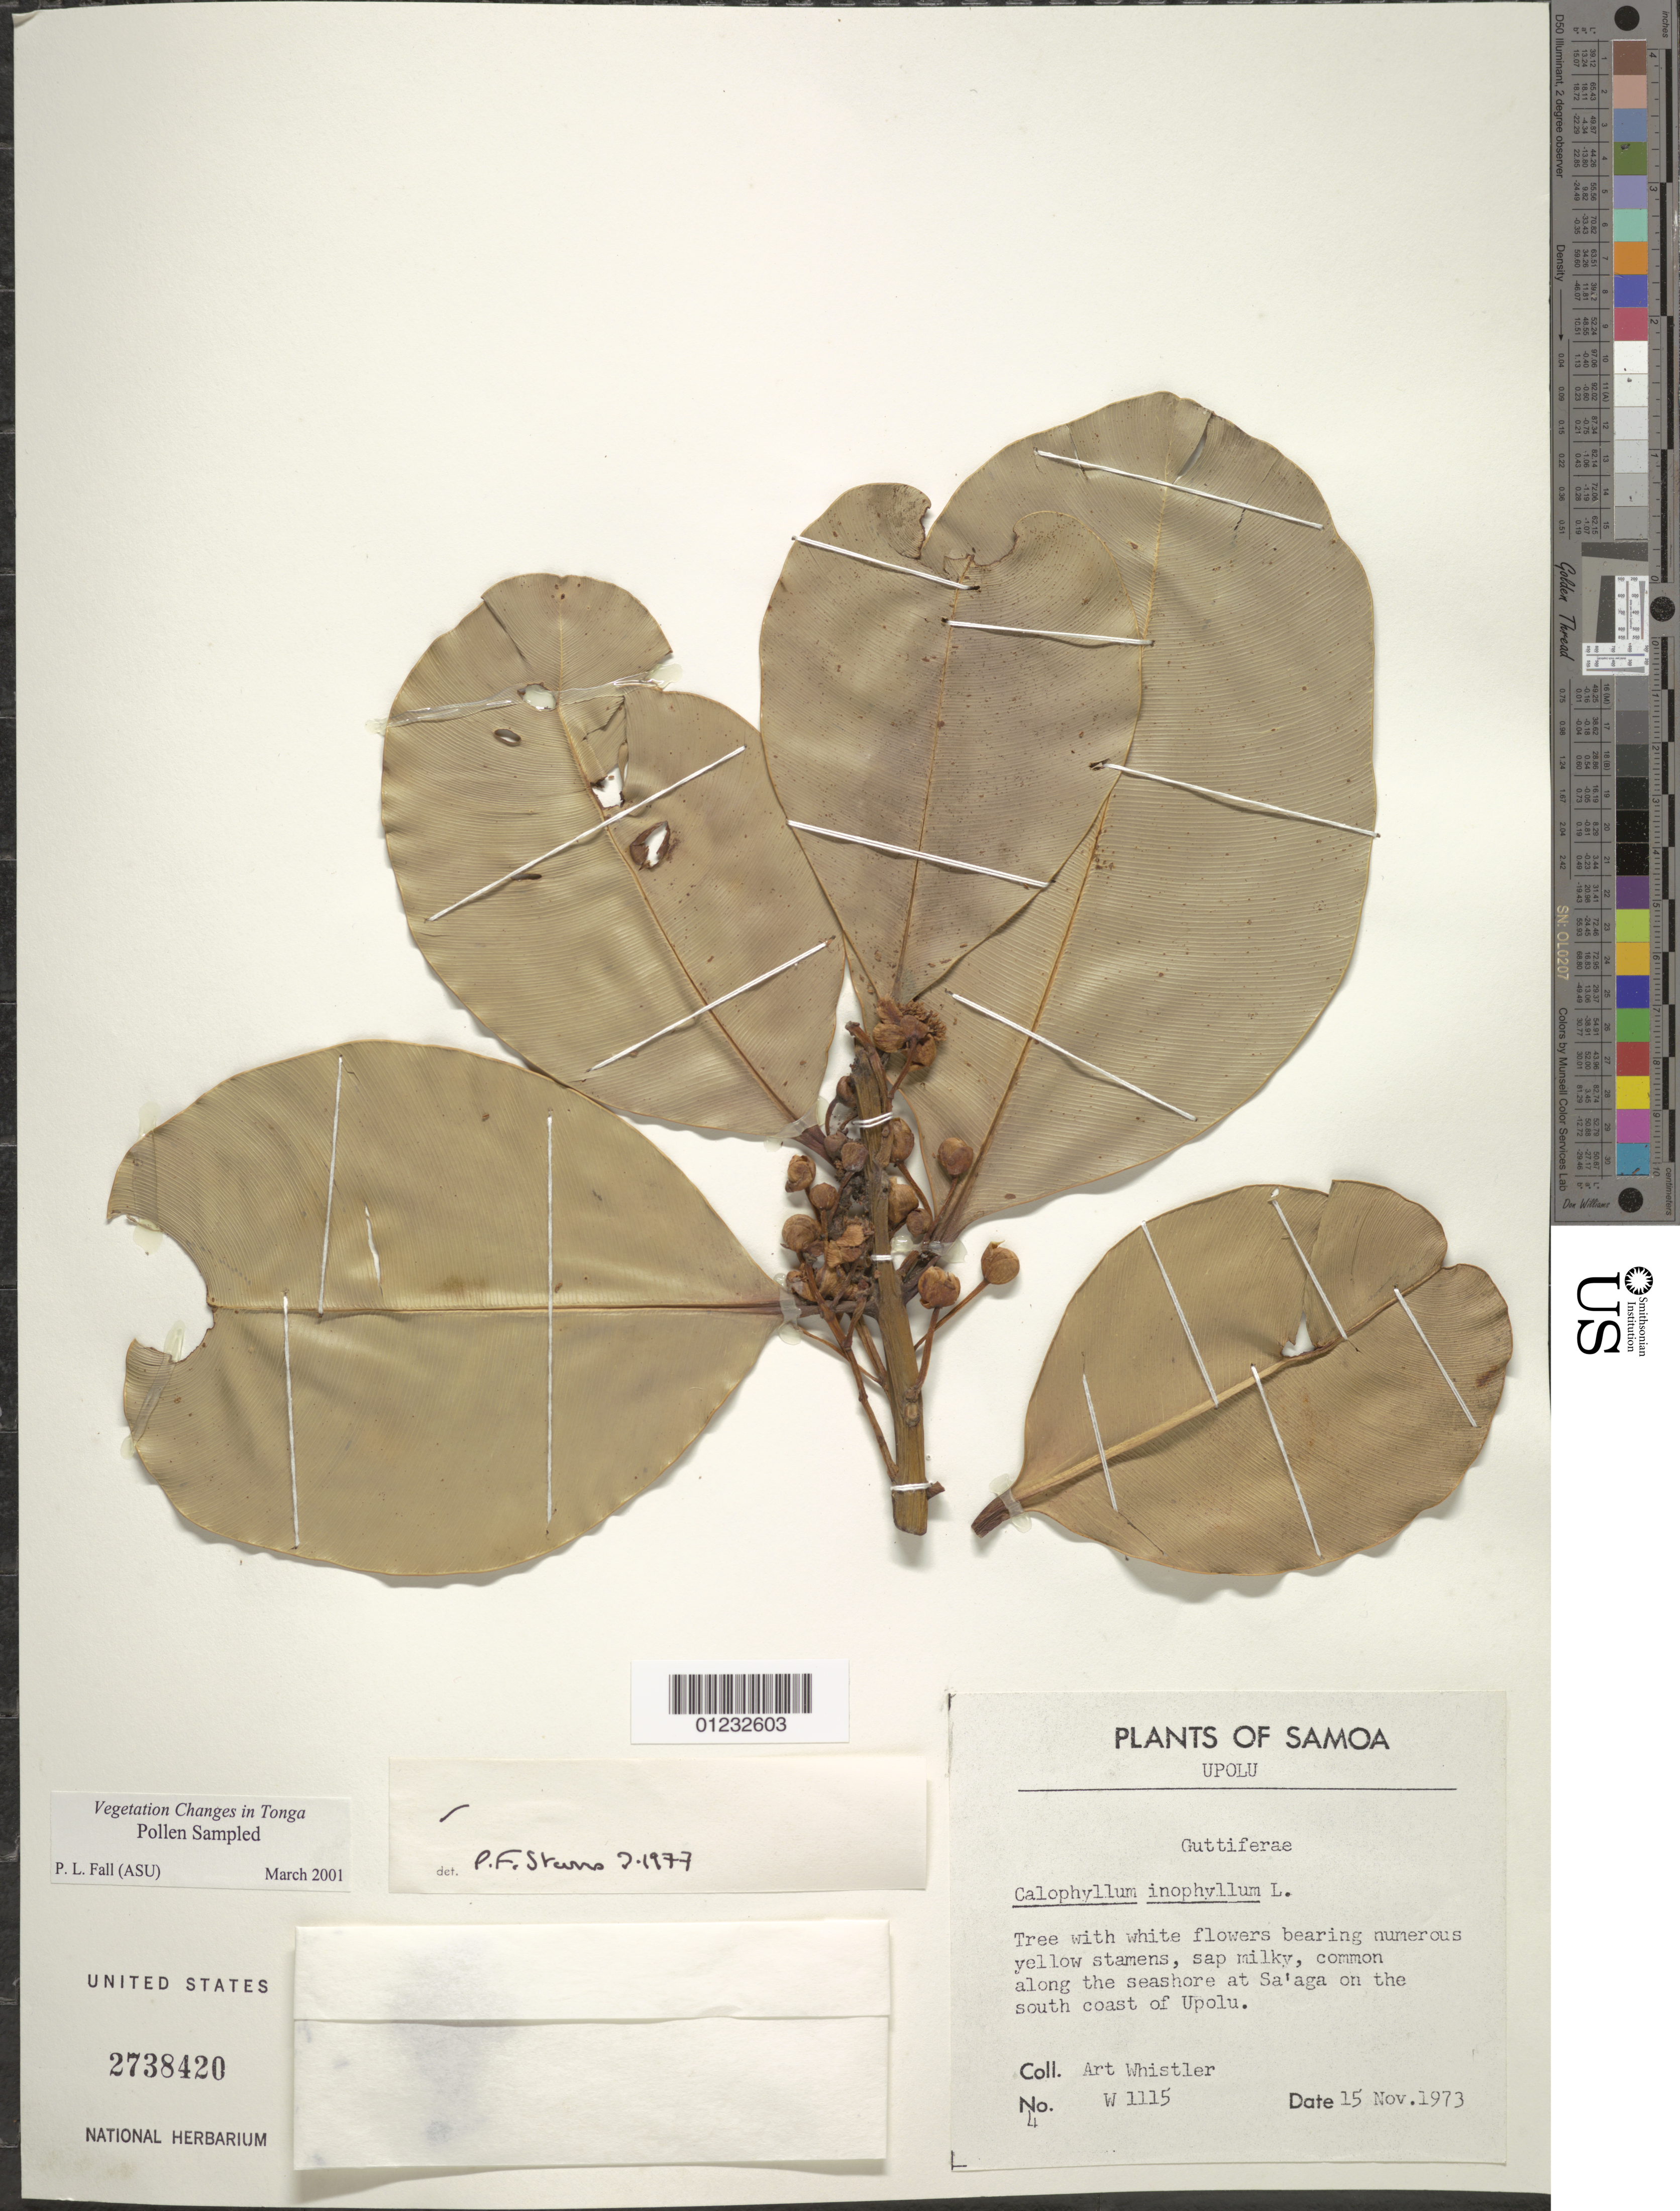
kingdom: Plantae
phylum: Tracheophyta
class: Magnoliopsida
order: Malpighiales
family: Calophyllaceae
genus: Calophyllum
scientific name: Calophyllum inophyllum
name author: L.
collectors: A. Whistler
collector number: W 1115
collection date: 1973-11-15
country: Samoa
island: Upolu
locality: Along the seashore at Sa'aga on the south coast of 'Upolu.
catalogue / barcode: US 2738420